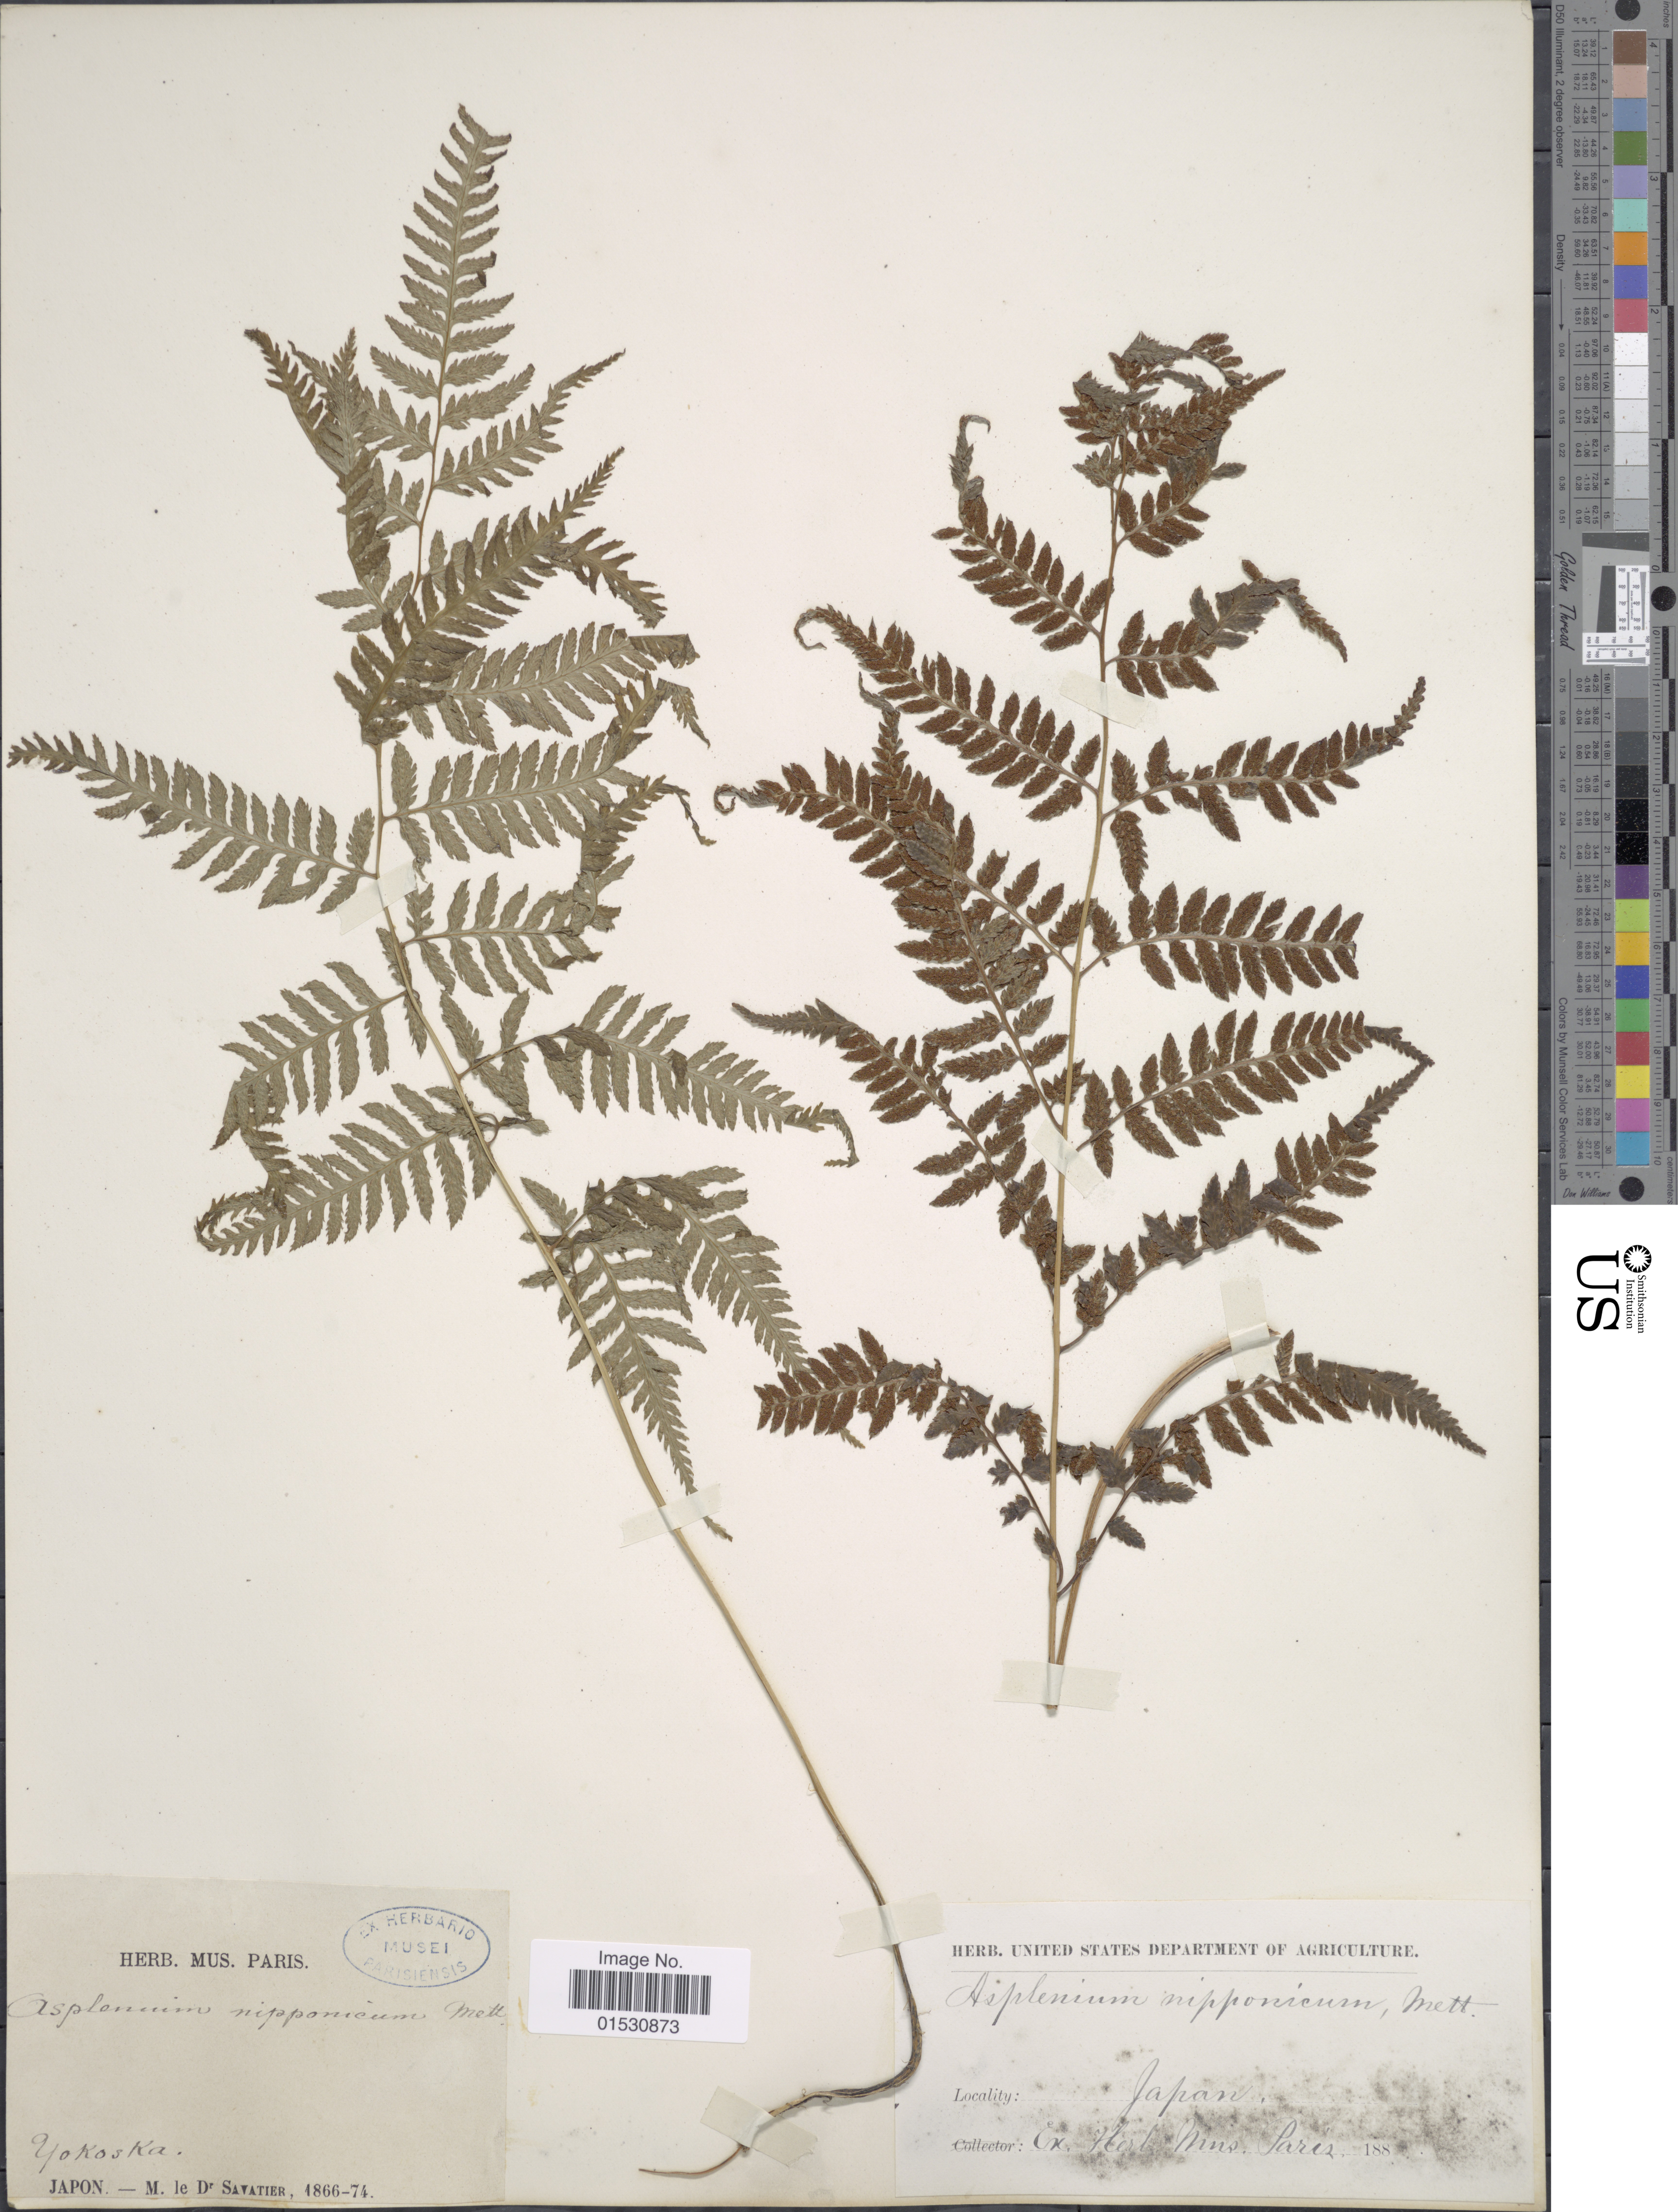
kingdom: Plantae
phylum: Tracheophyta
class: Polypodiopsida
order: Polypodiales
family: Athyriaceae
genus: Athyrium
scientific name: Athyrium nipponicum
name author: (Mett.) Hance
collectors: Savatier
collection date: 1866/1874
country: Japan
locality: Yojoska. Japon.